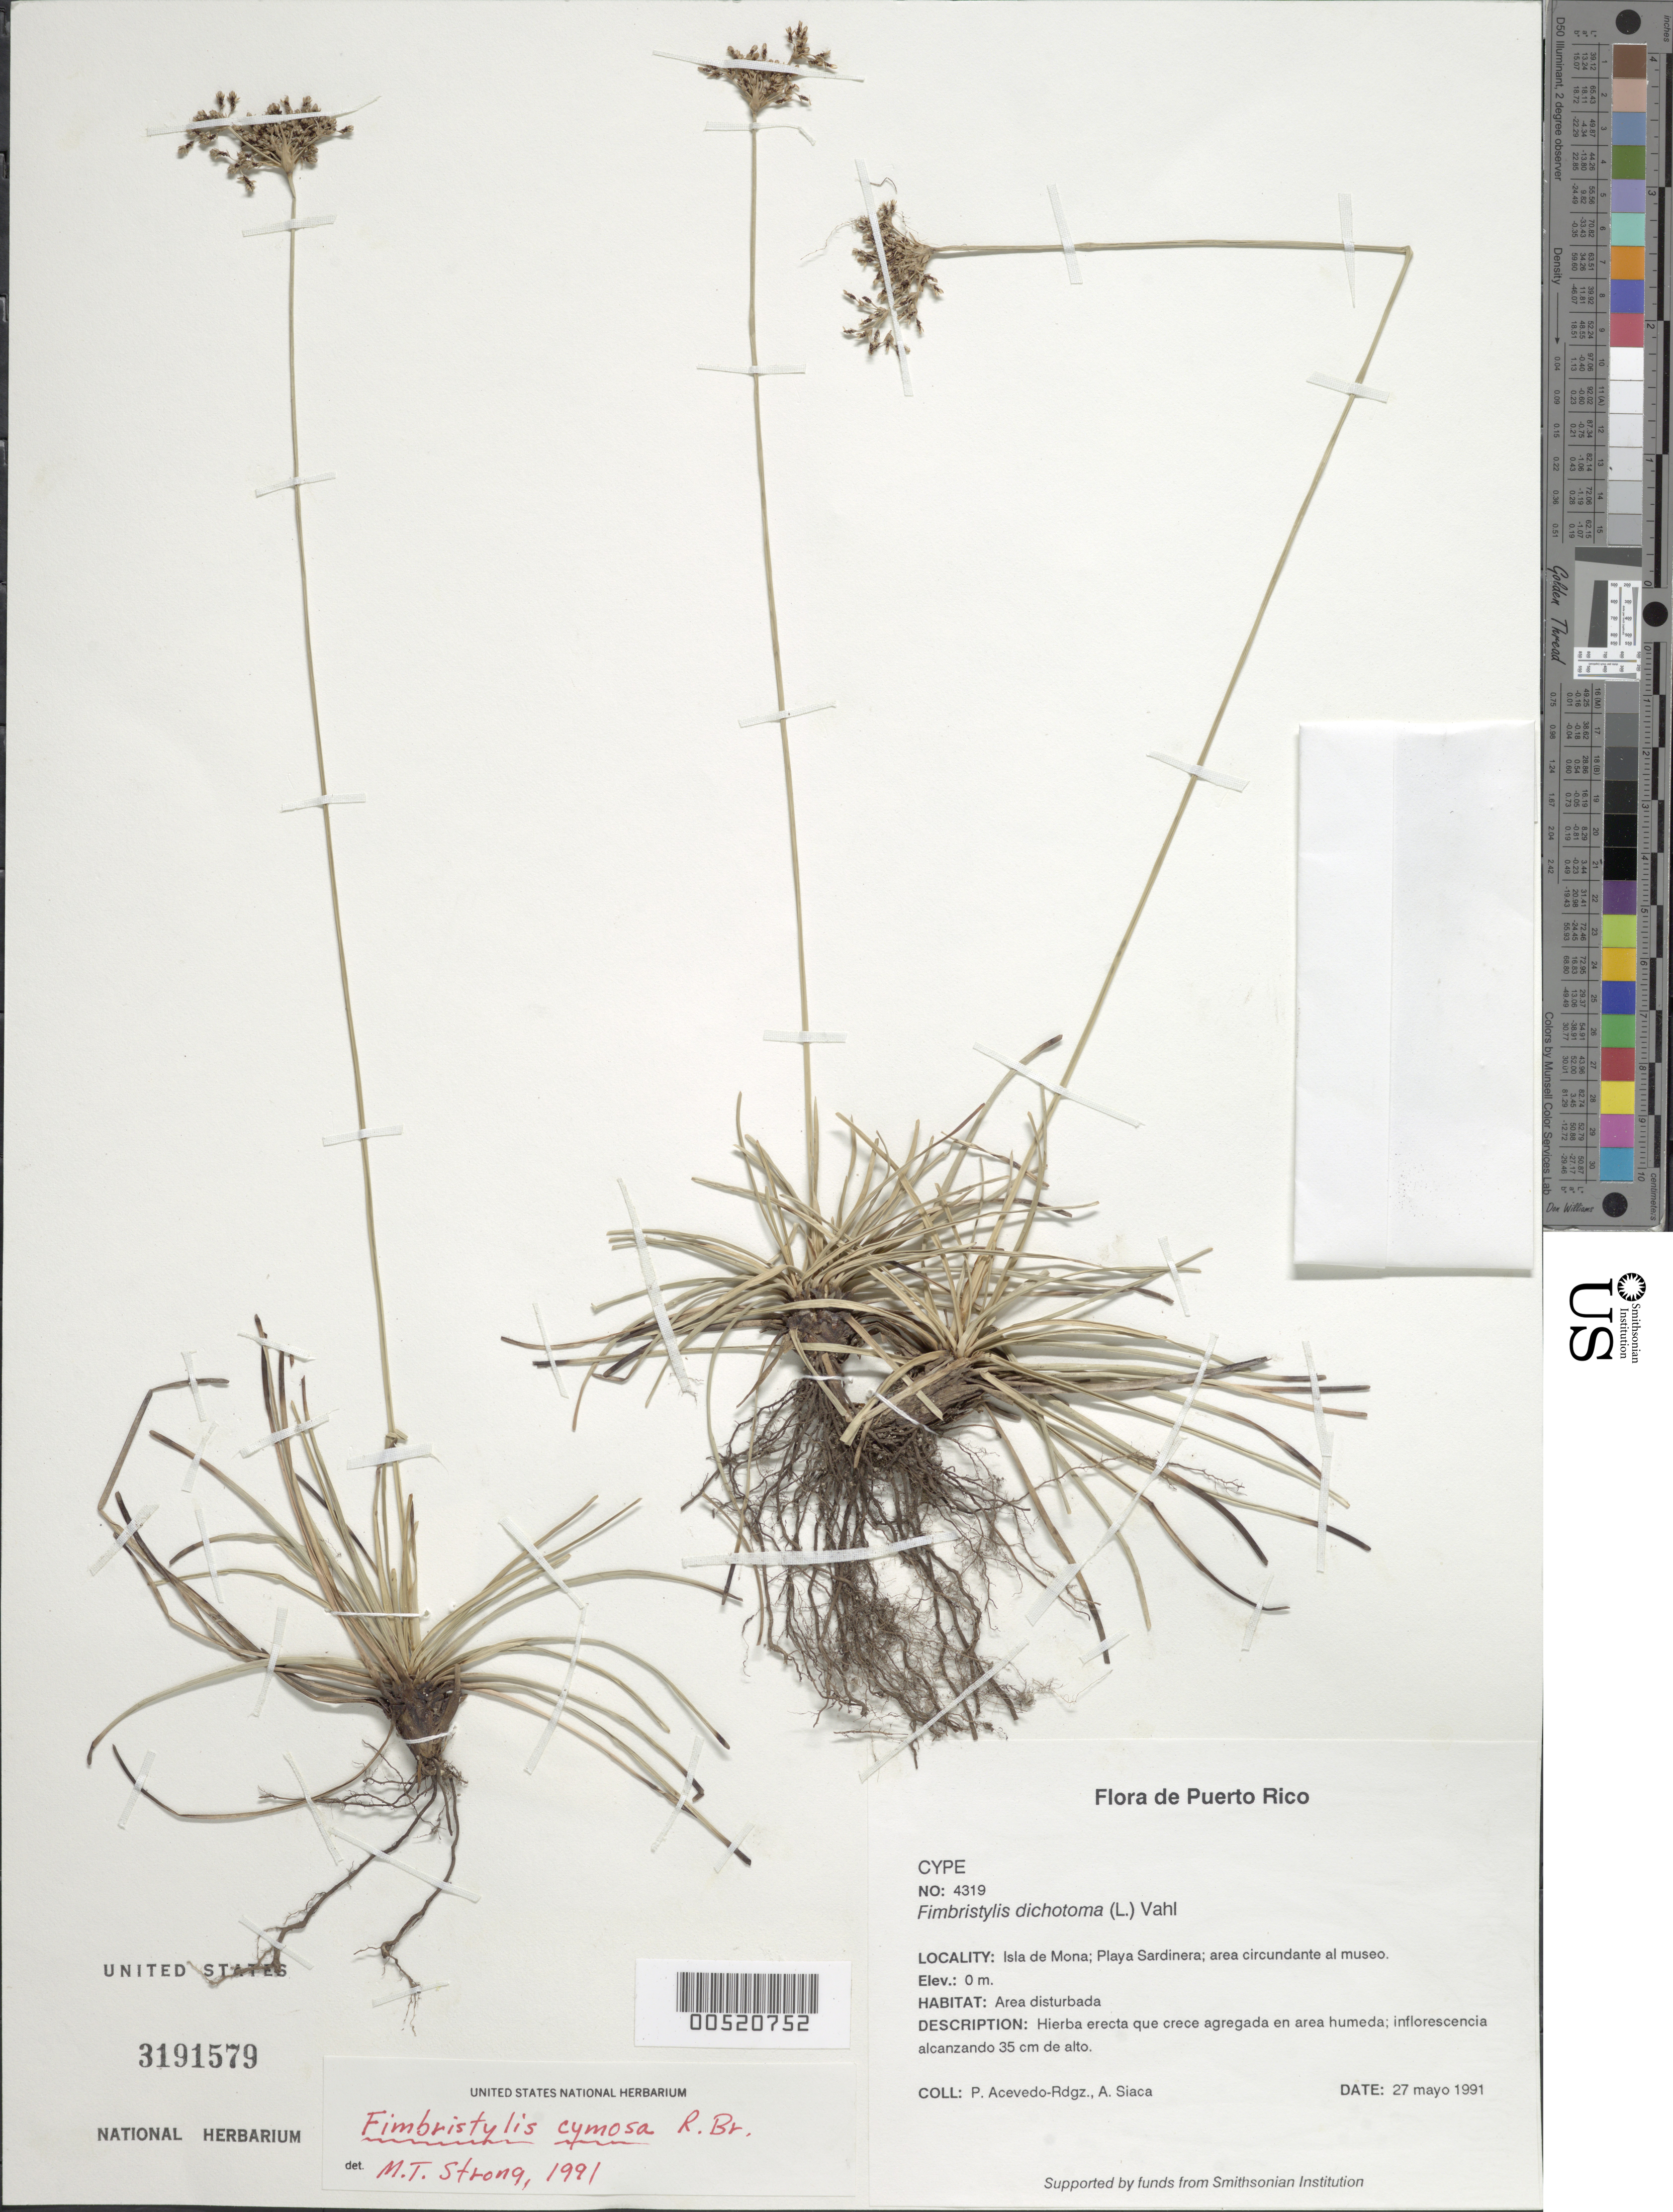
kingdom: Plantae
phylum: Tracheophyta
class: Liliopsida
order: Poales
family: Cyperaceae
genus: Fimbristylis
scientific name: Fimbristylis cymosa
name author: R. Br.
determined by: Strong, M. T., (US), Smithsonian Institution - National Museum of Natural History (UNITED STATES)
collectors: P. Acevedo-Rodr. & A. Siaca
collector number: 4319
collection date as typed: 27 May 1991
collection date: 1991-05-27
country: Puerto Rico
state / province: Mayaguëz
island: Mona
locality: Isla de Mona; Playa Sardinera; area circundante al museo.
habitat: Area disturbada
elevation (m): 0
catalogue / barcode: US 3191579